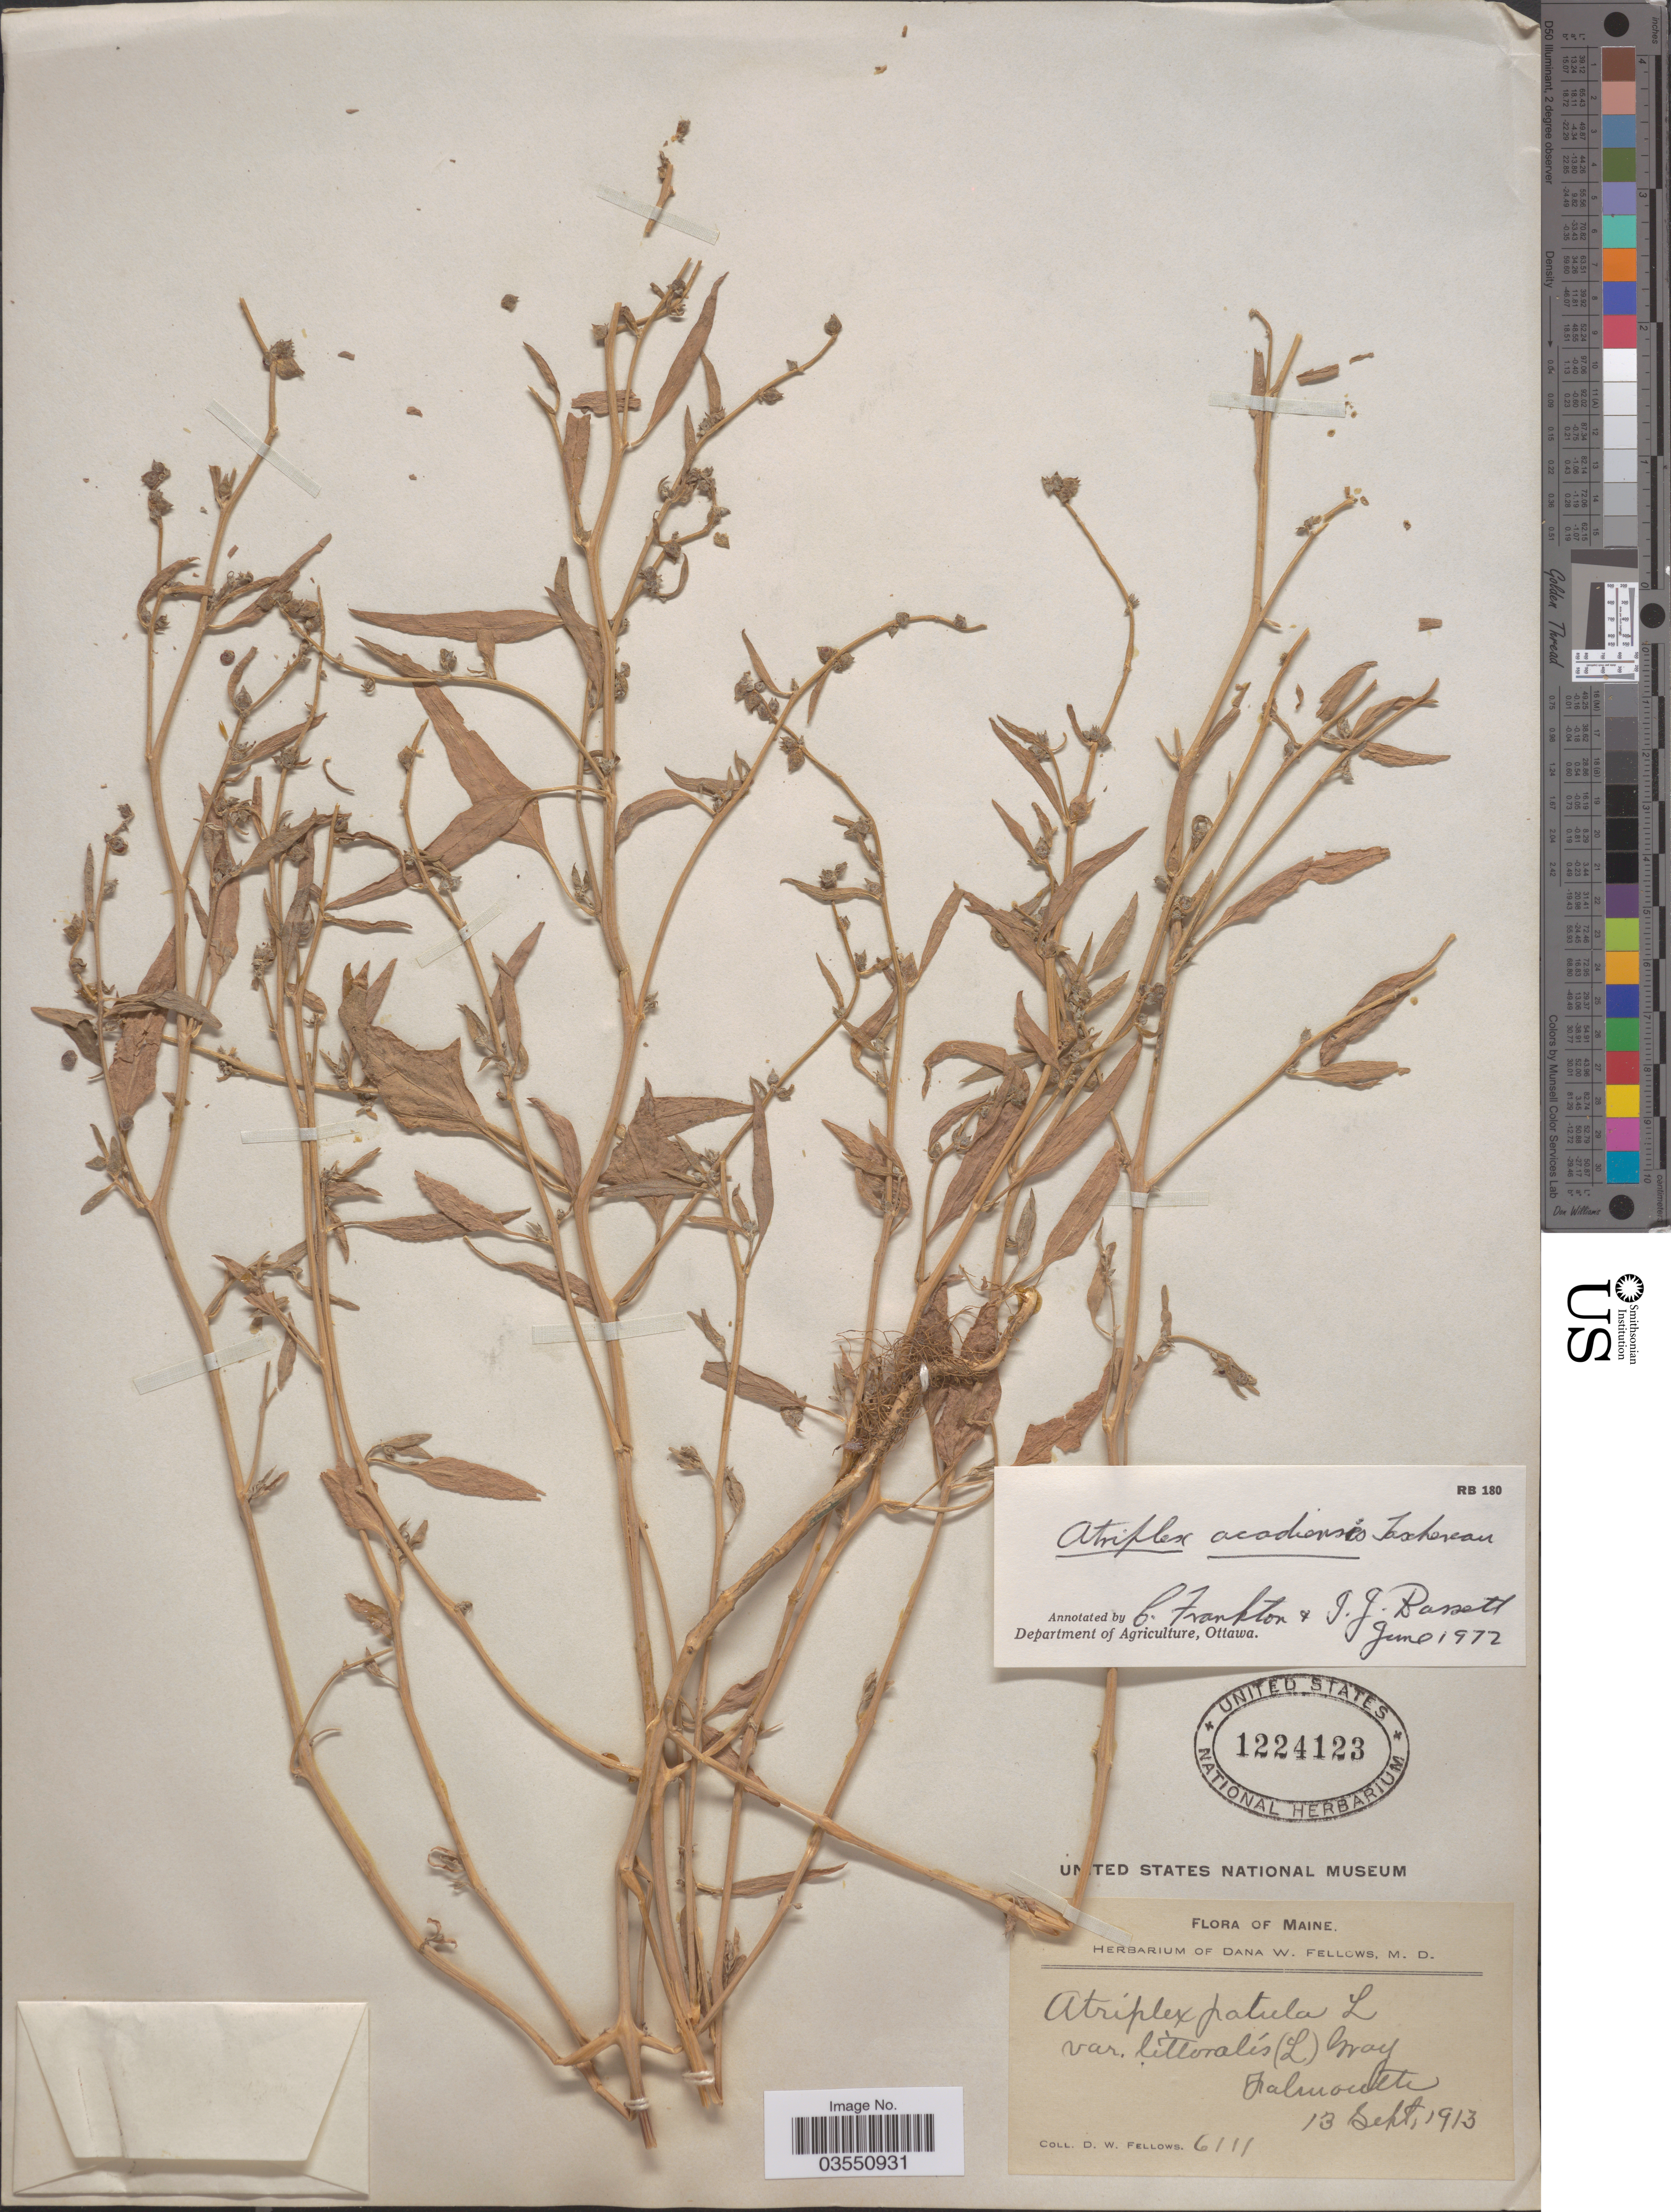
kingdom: Plantae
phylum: Tracheophyta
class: Magnoliopsida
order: Caryophyllales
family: Amaranthaceae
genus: Atriplex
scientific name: Atriplex acadiensis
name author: Tascher.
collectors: D. W. Fellows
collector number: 6111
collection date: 1913-09-13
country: United States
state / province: Maine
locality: Falmouth.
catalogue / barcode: US 1224123